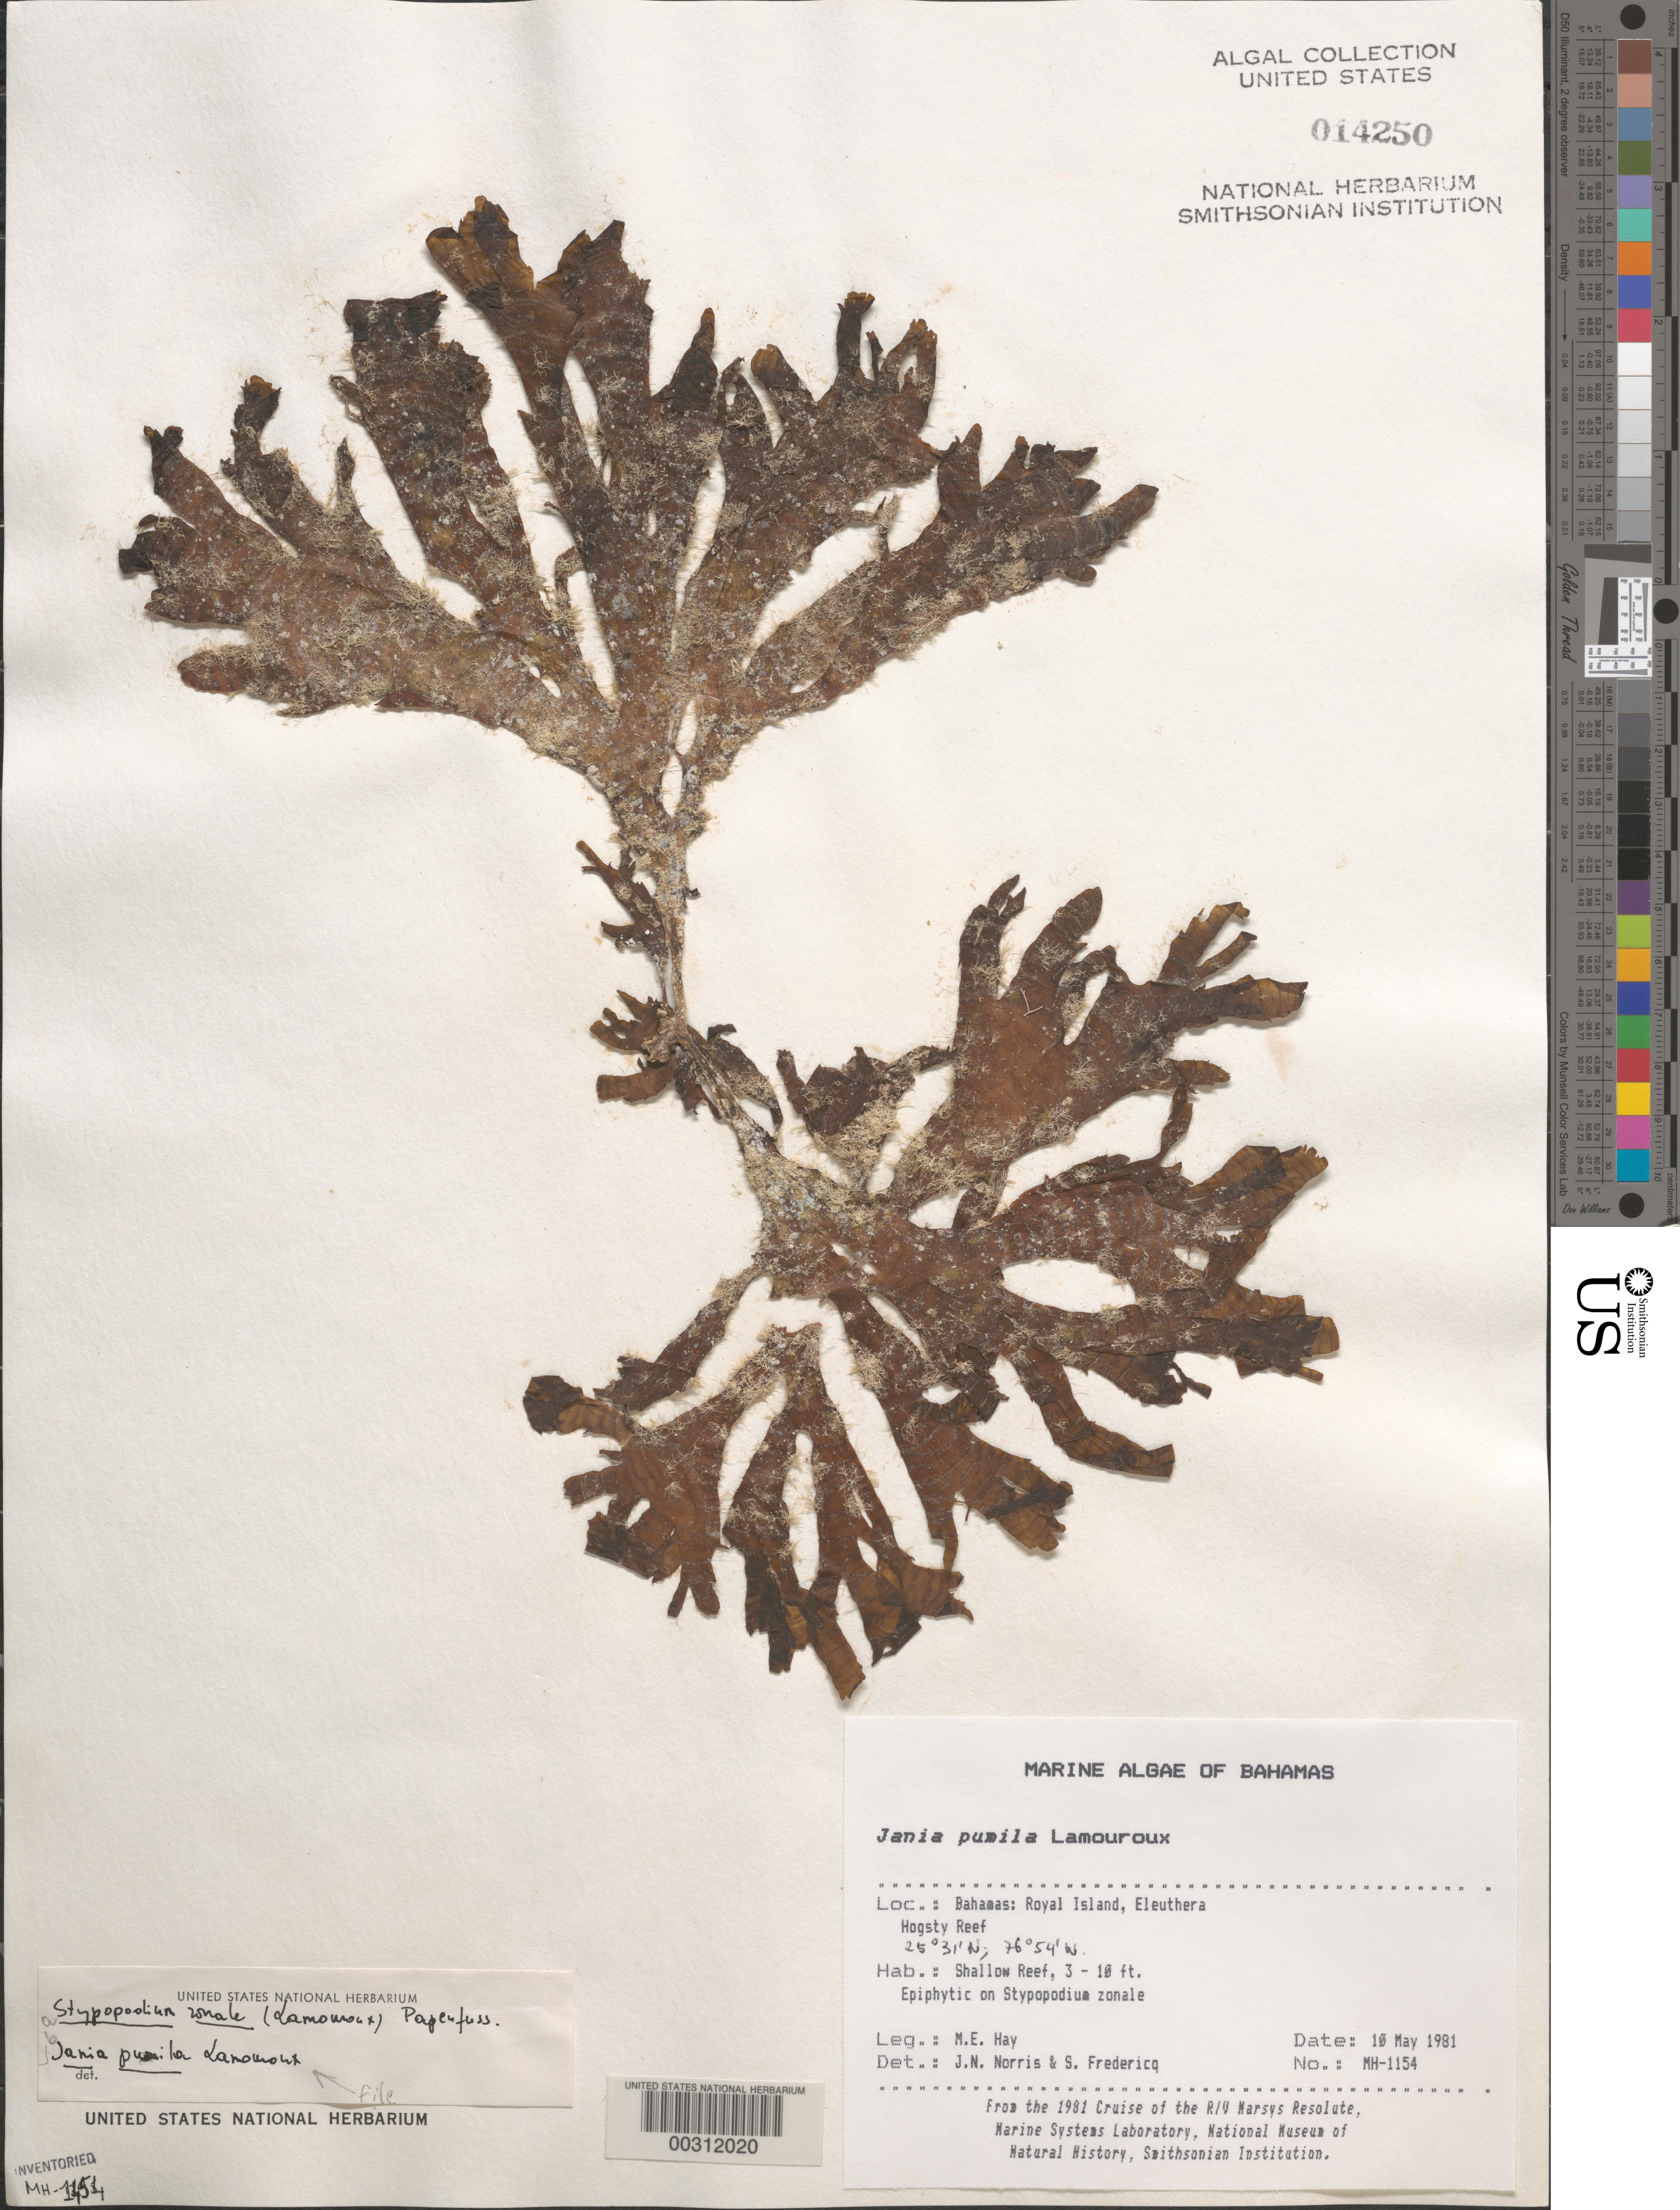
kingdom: Plantae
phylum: Rhodophyta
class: Florideophyceae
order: Corallinales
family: Corallinaceae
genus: Jania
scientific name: Jania pumila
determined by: Norris, J. N.; Fredericq, S.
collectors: M. E. Hay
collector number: MEH-1154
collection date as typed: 10 May 1981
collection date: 1981-05-10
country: Bahamas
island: Eleuthera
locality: Hogsty Reef, Royal Island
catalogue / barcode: US 14250